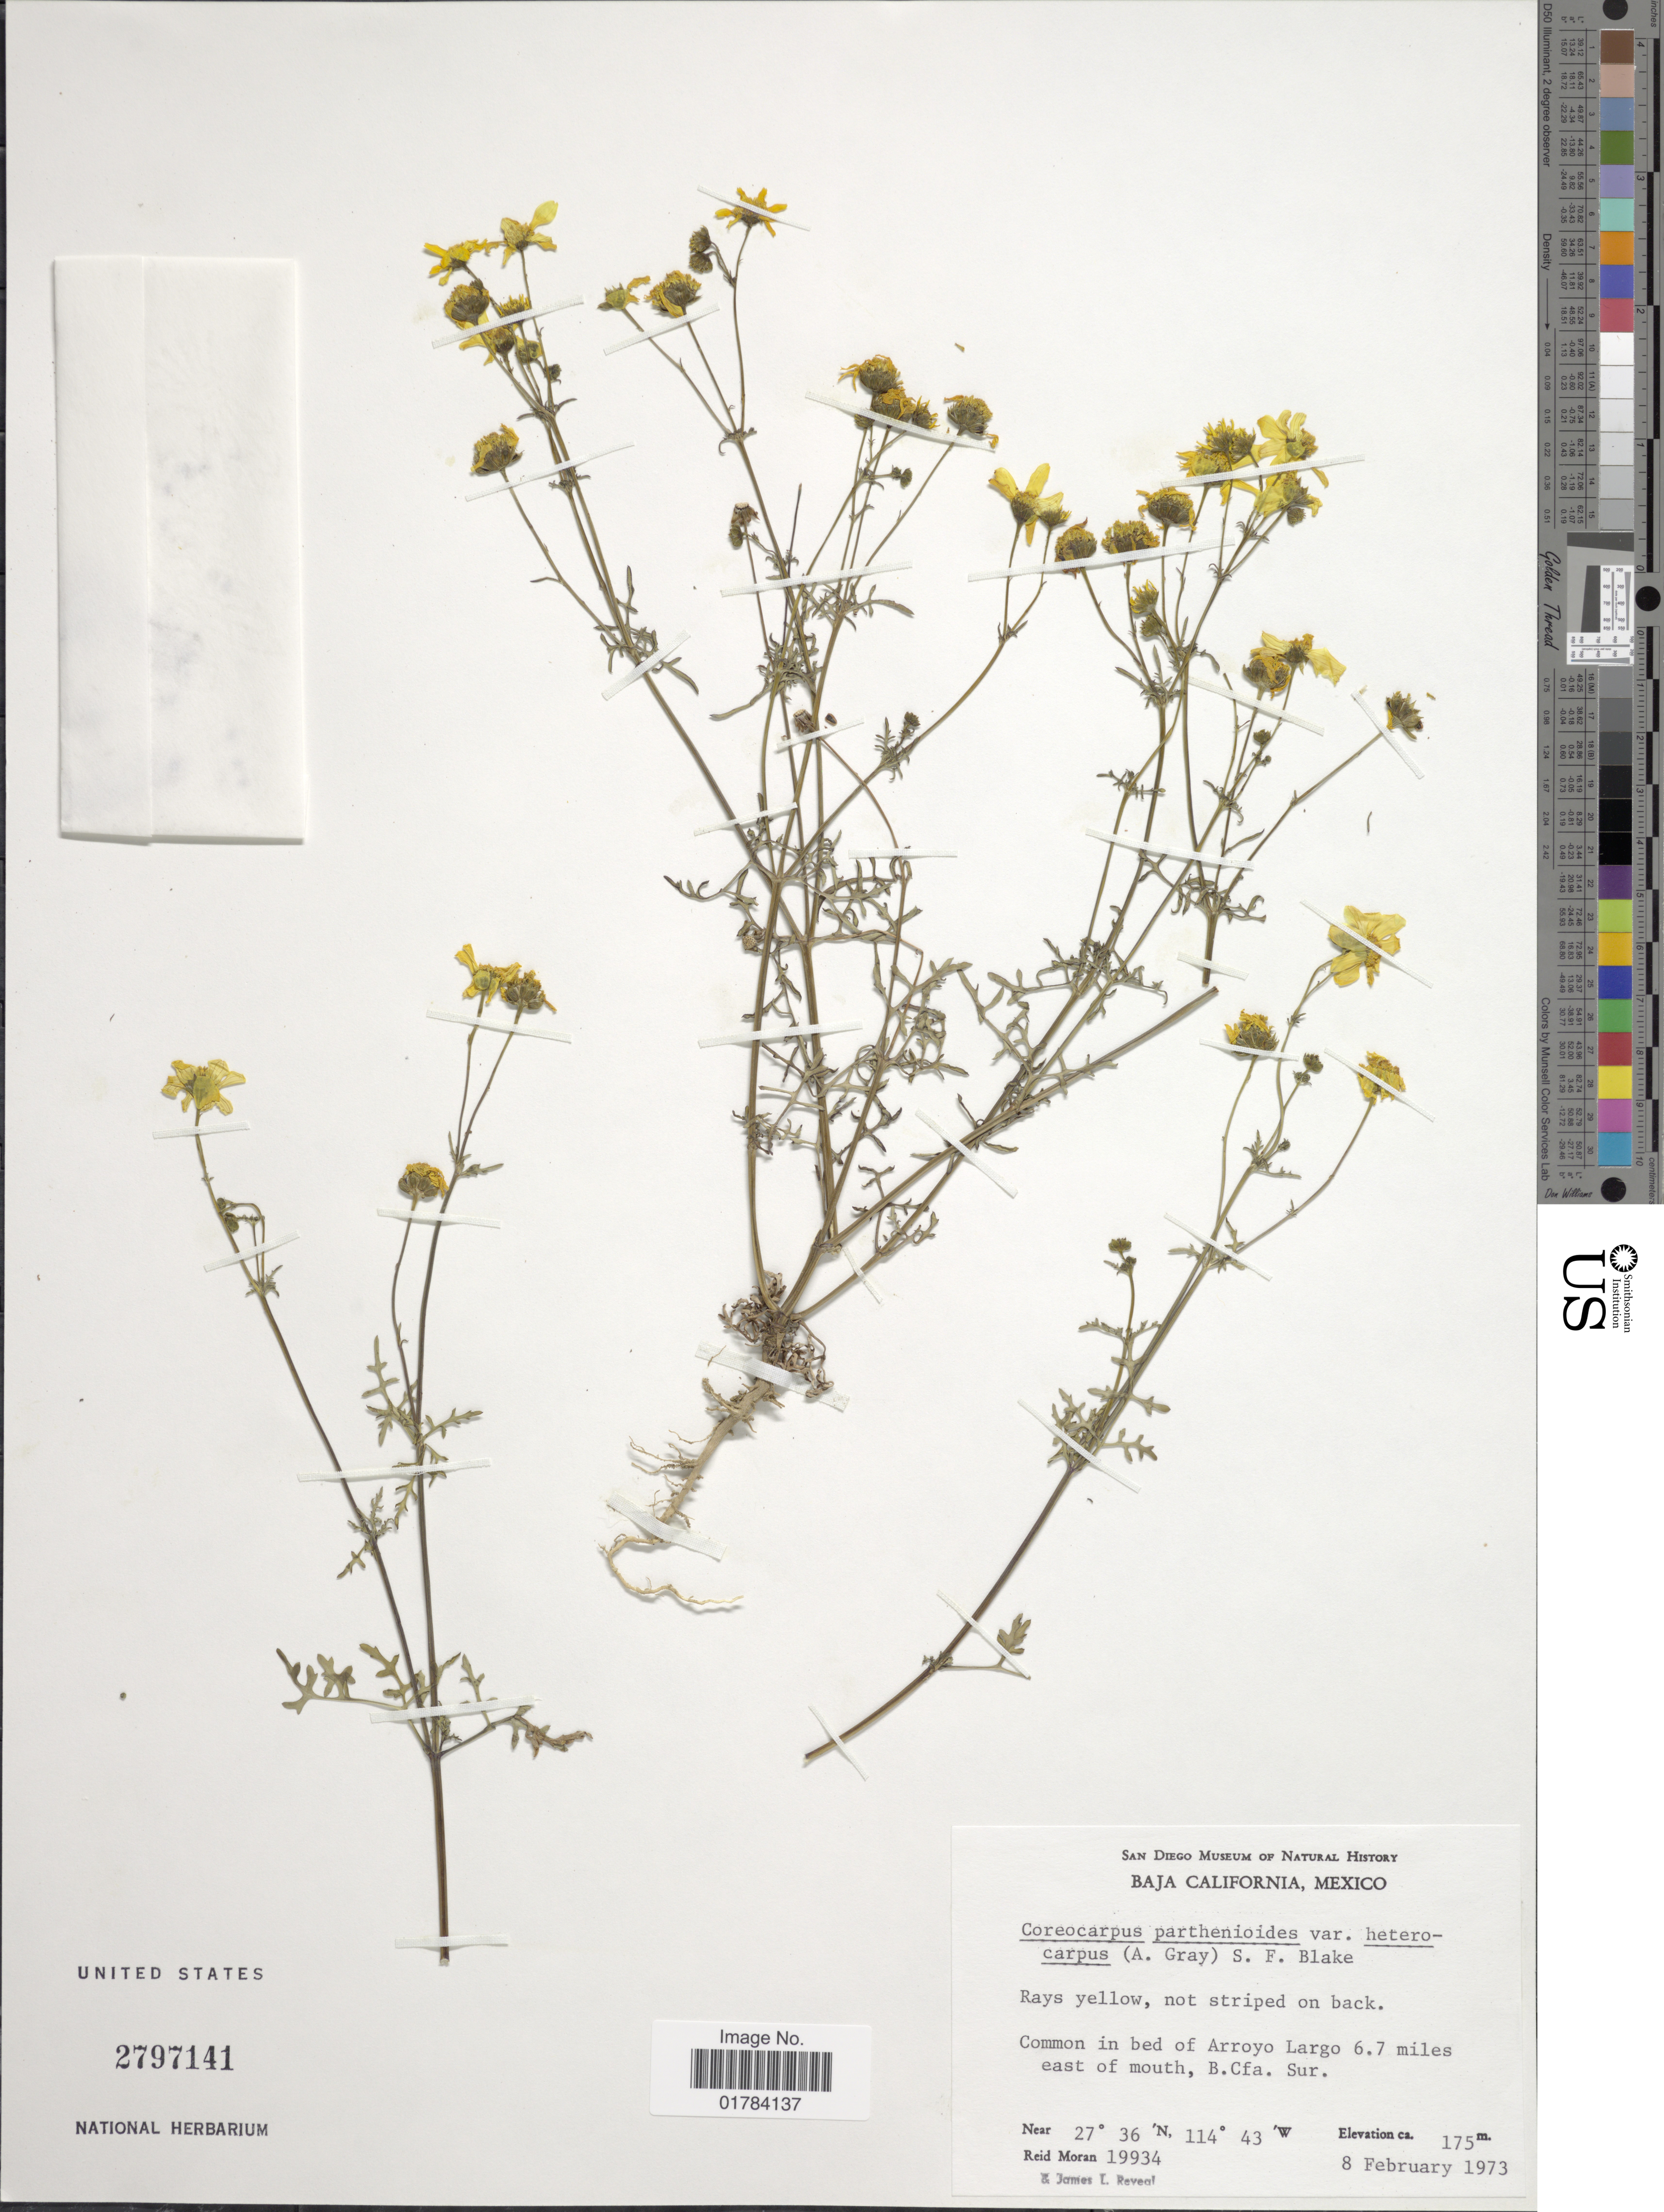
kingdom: Plantae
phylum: Tracheophyta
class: Magnoliopsida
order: Asterales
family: Asteraceae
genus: Coreocarpus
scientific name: Coreocarpus parthenioides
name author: Benth.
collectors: R. V. Moran & J. L. Reveal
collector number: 19934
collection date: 1973-02-08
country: Mexico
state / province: Baja California Sur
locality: Common in bed of Arroyo Largo 6.7 miles east of mouth, B.Cfa.Sur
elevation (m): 175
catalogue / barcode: US 2797141